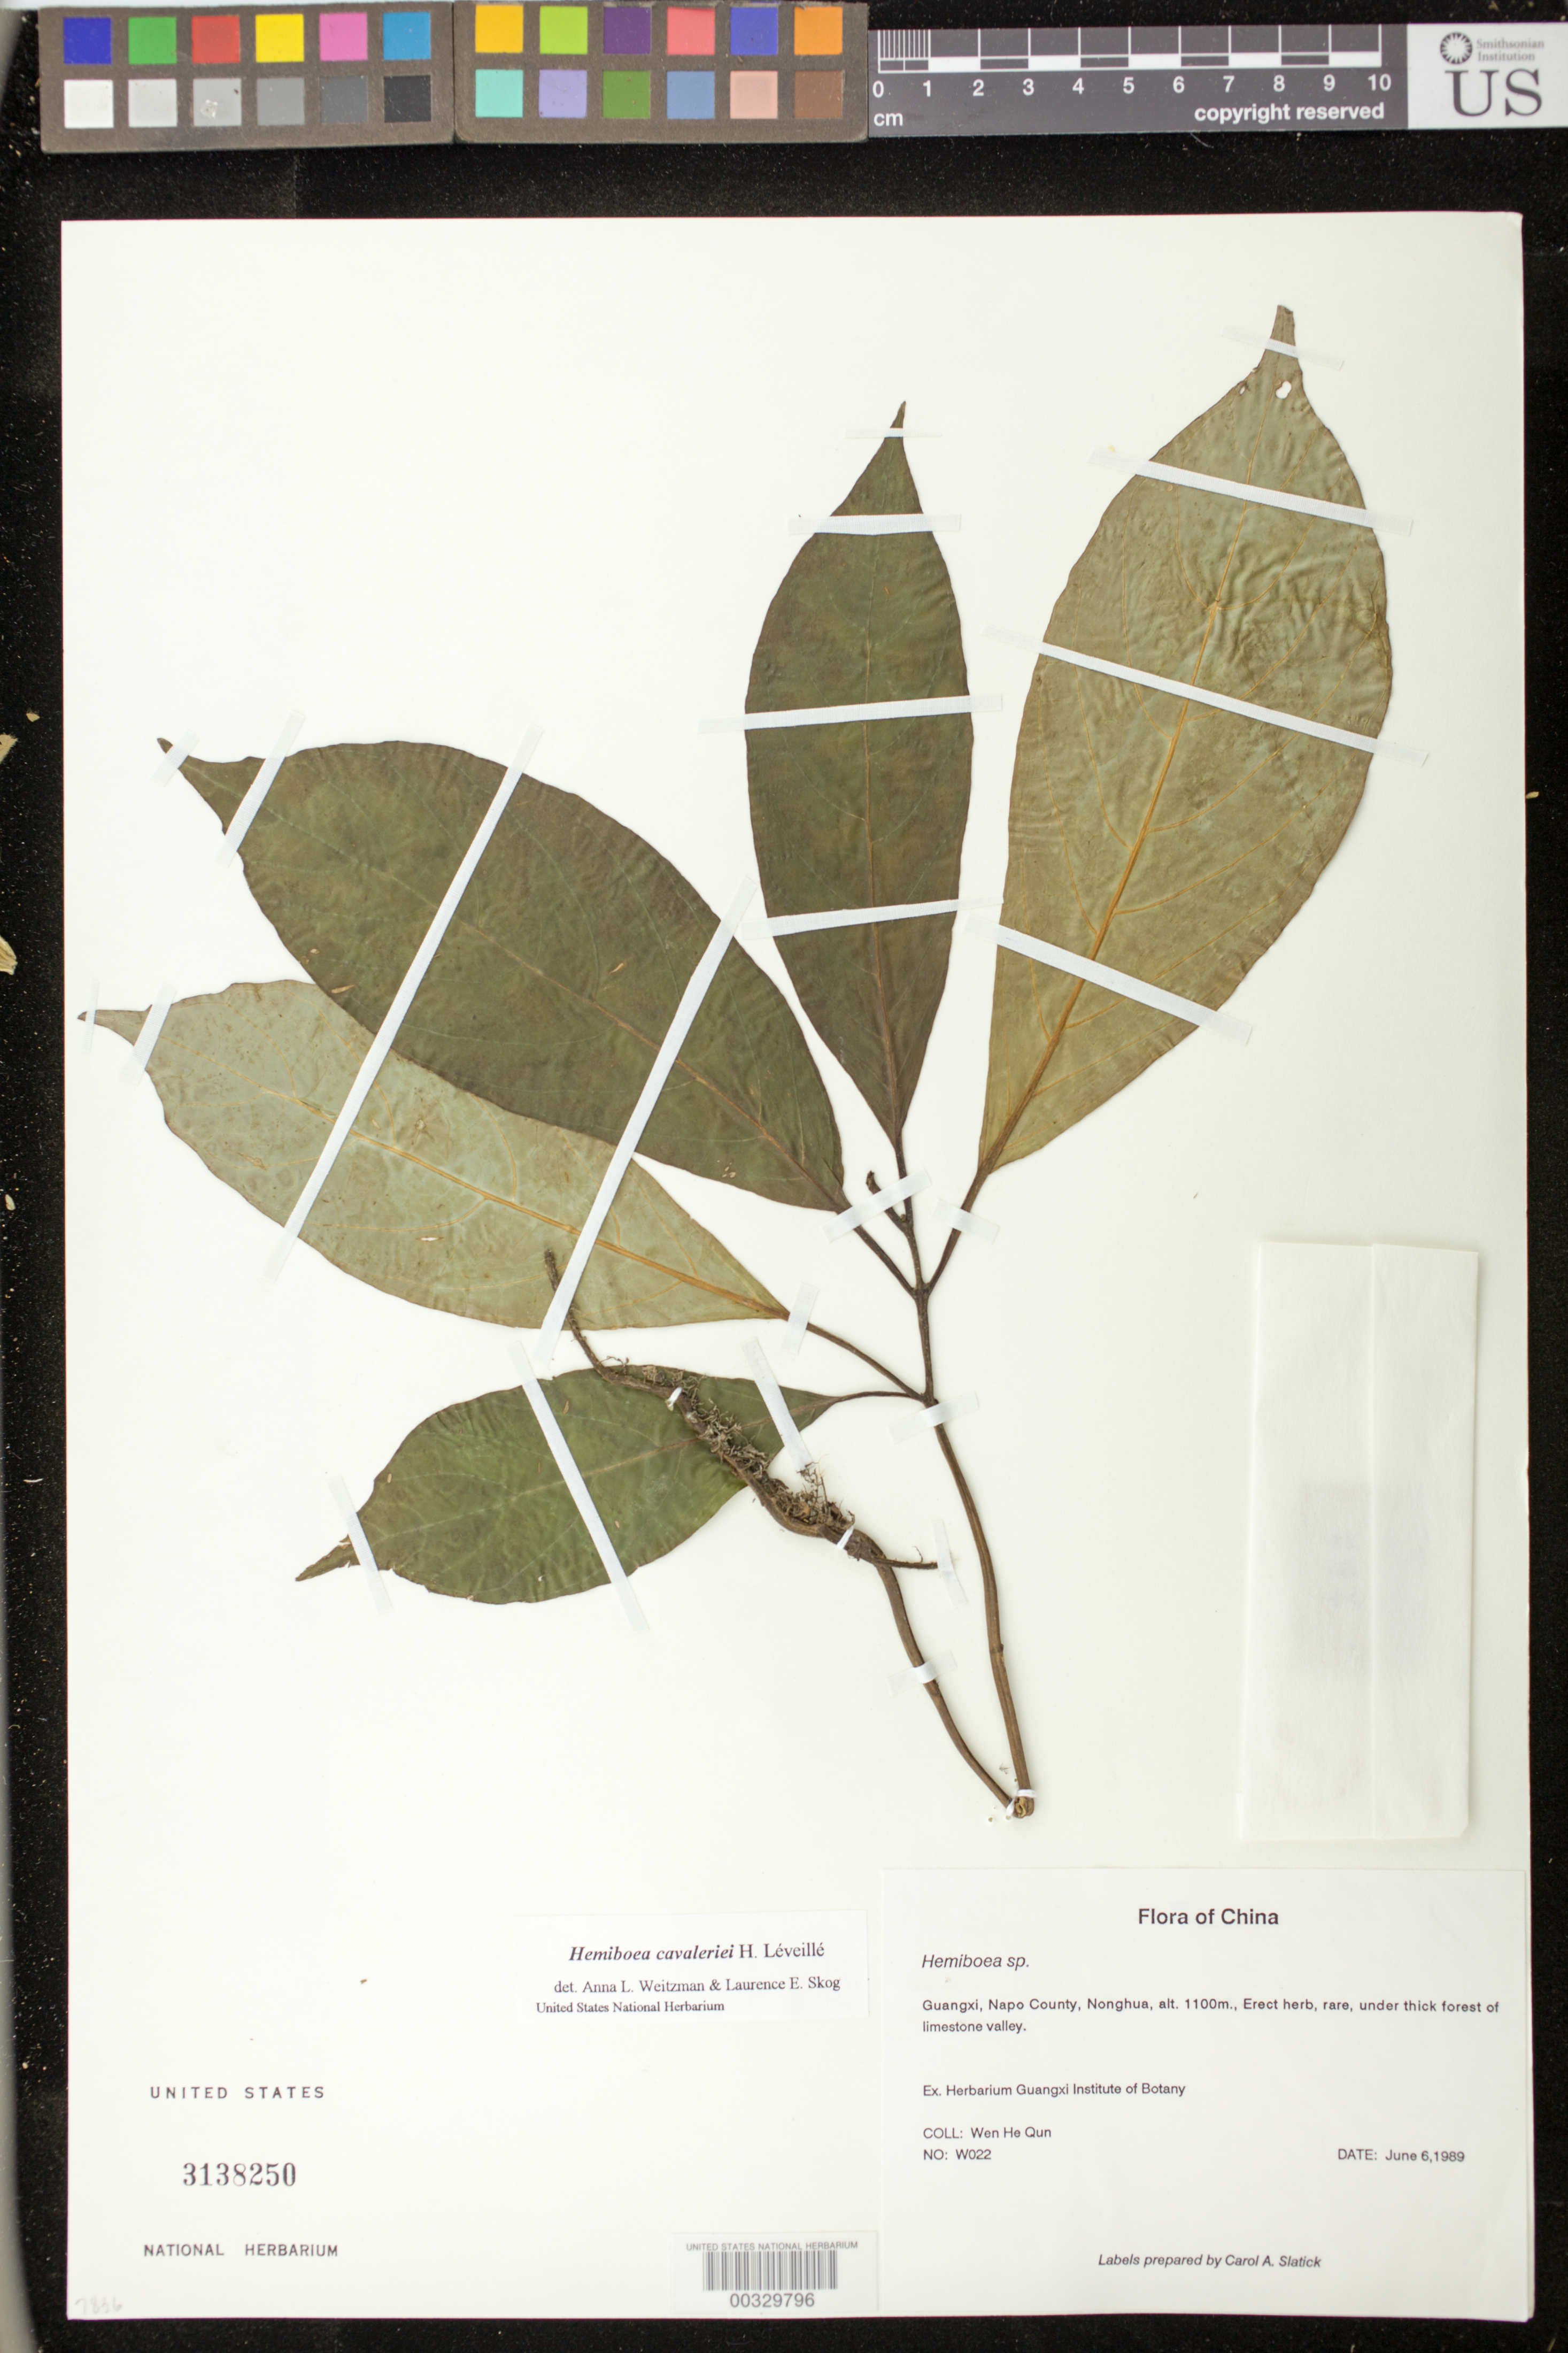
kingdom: Plantae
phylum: Tracheophyta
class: Magnoliopsida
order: Lamiales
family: Gesneriaceae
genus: Hemiboea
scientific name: Hemiboea cavaleriei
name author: H. Lév.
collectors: H. Wen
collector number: W022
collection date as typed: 06 Jun 1989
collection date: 1989-06-06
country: China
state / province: Guangxi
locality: Napo co., Guangxi, nonghua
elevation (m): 1100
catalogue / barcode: US 3138250